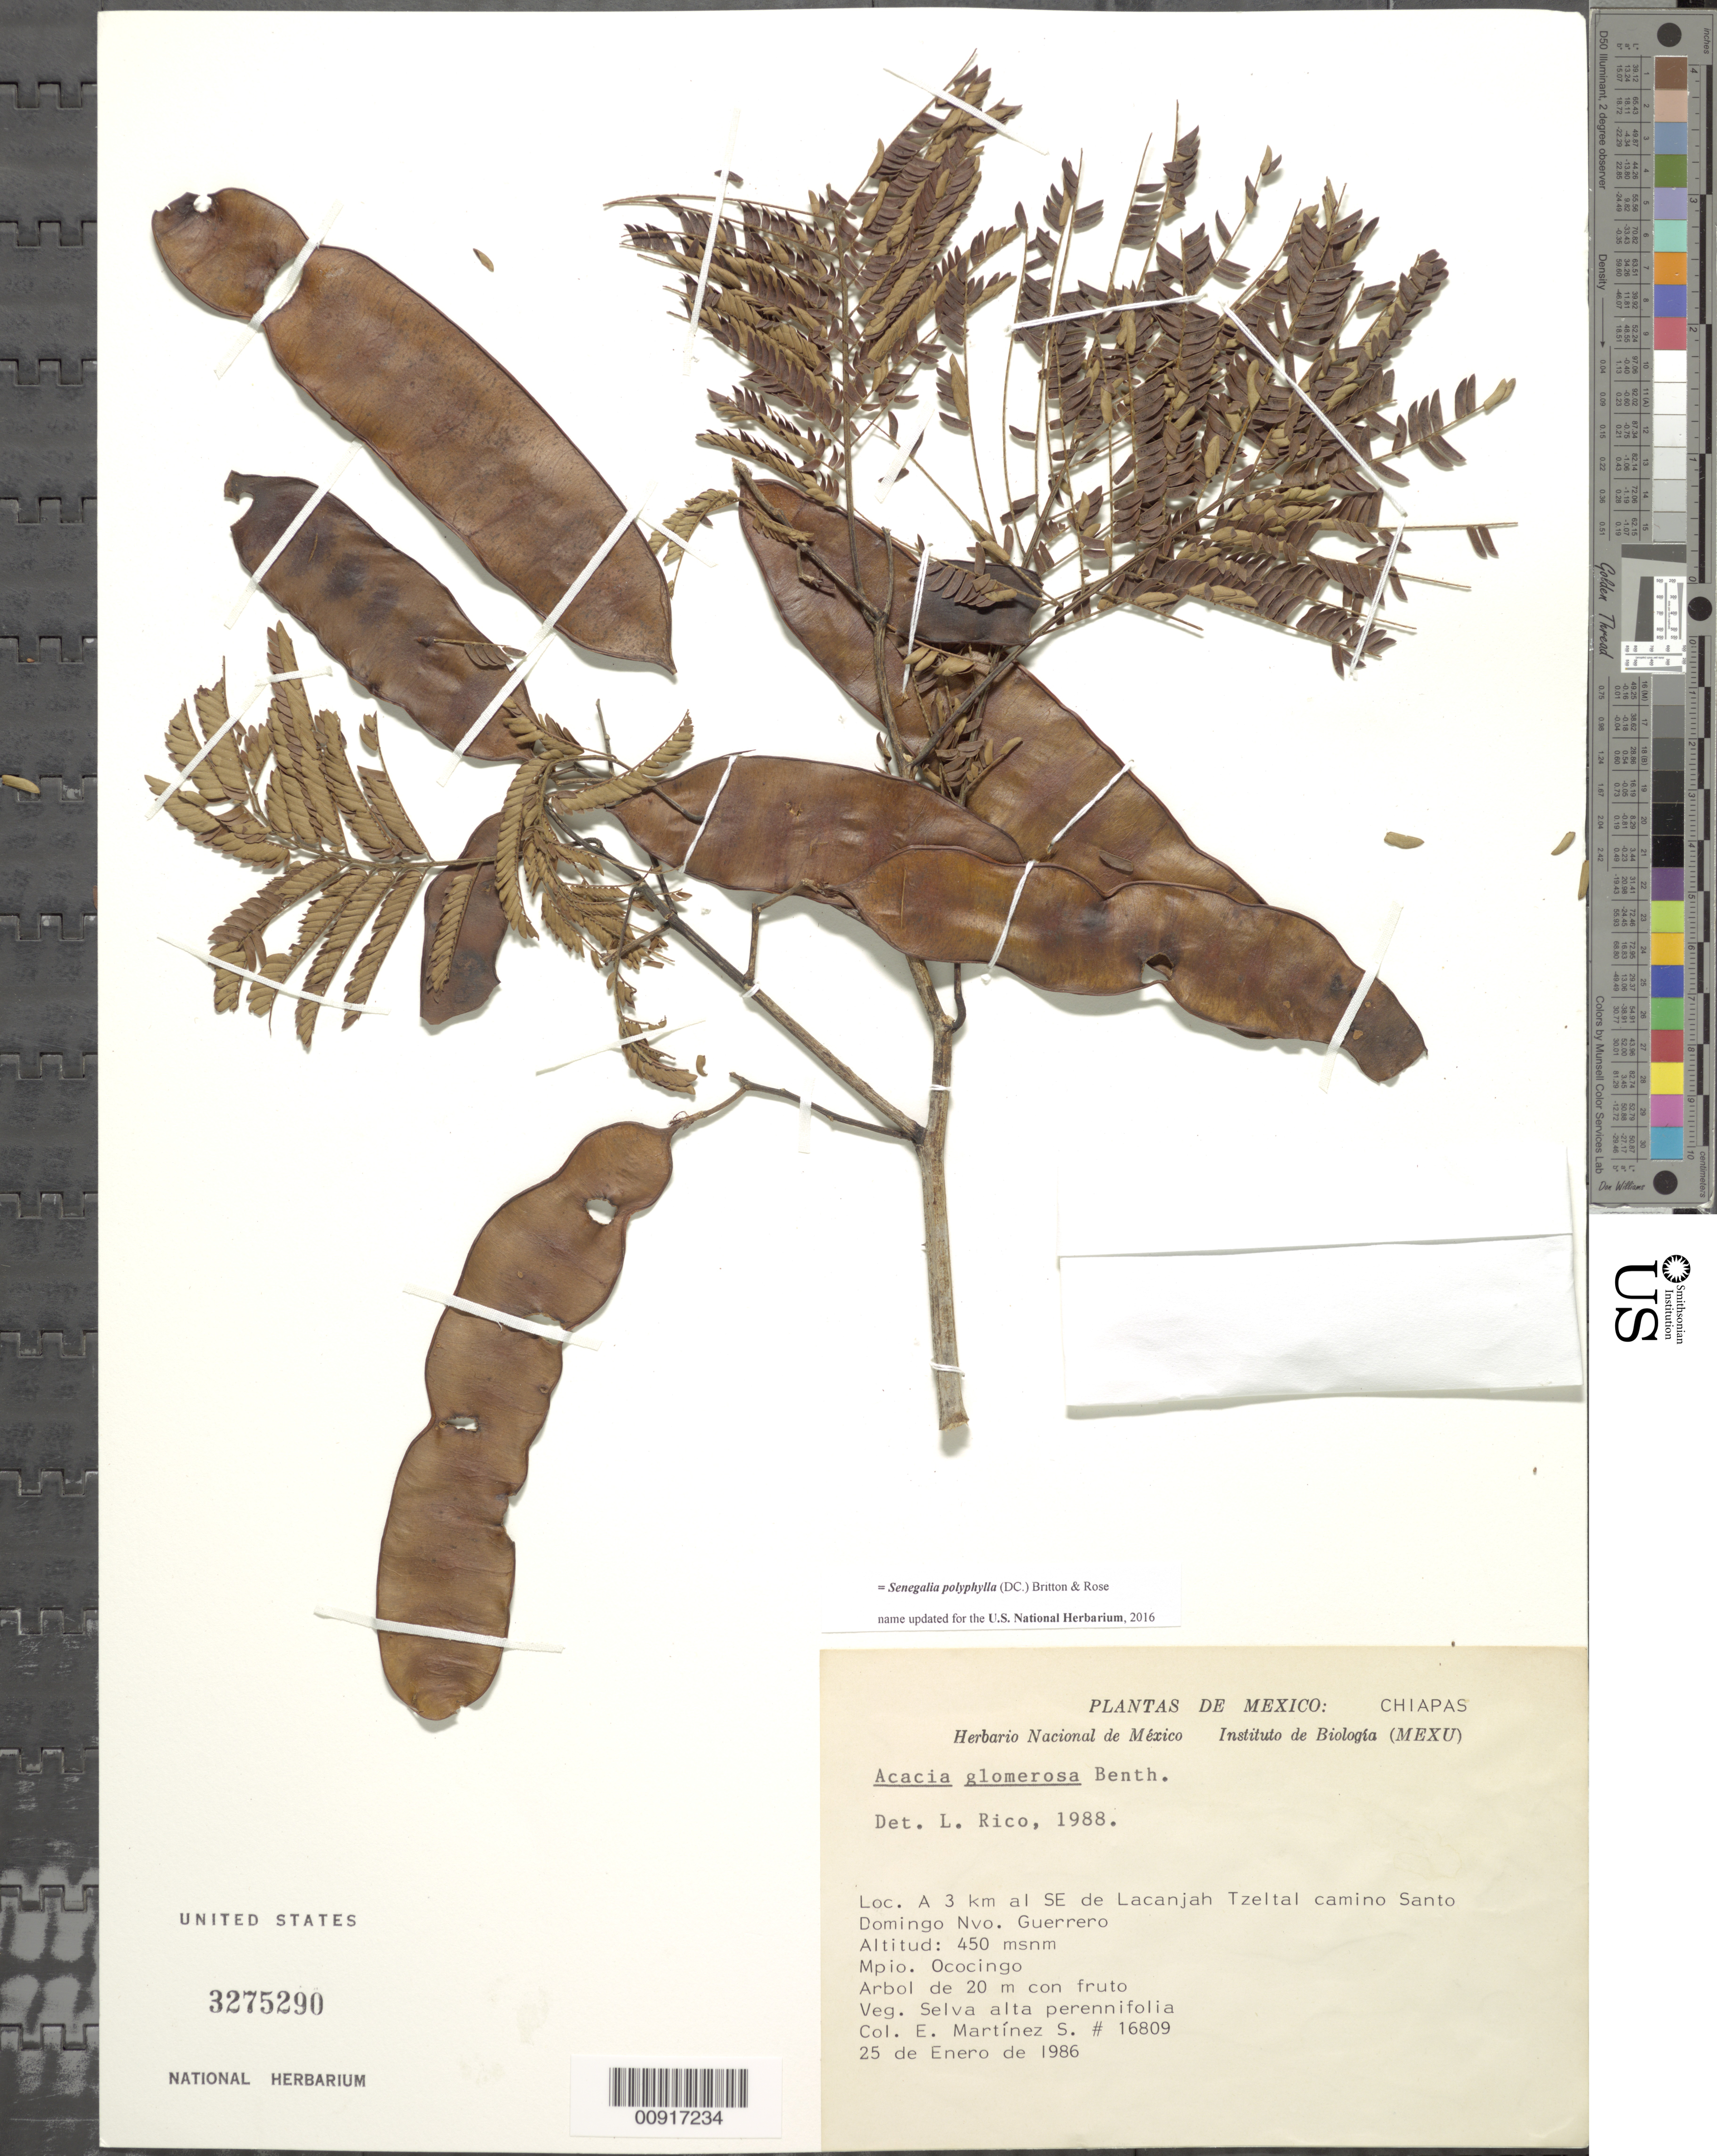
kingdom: Plantae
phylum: Tracheophyta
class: Magnoliopsida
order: Fabales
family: Fabaceae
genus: Senegalia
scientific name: Senegalia loretensis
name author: (J.F. Macbr.) Seigler & Ebinger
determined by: Santos, V. Terra dos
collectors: E. M. Martínez S.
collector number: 16809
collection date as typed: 25 Jan 1986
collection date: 1986-01-25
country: Mexico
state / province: Chiapas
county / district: Ocosingo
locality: A 3 km al SE de Lacanjah Tzeltal camino Santo Domingo Nvo. Guerrero. Mpio Ocosingo, Chiapas.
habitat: Selva alta perennifolia.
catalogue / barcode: US 3275290